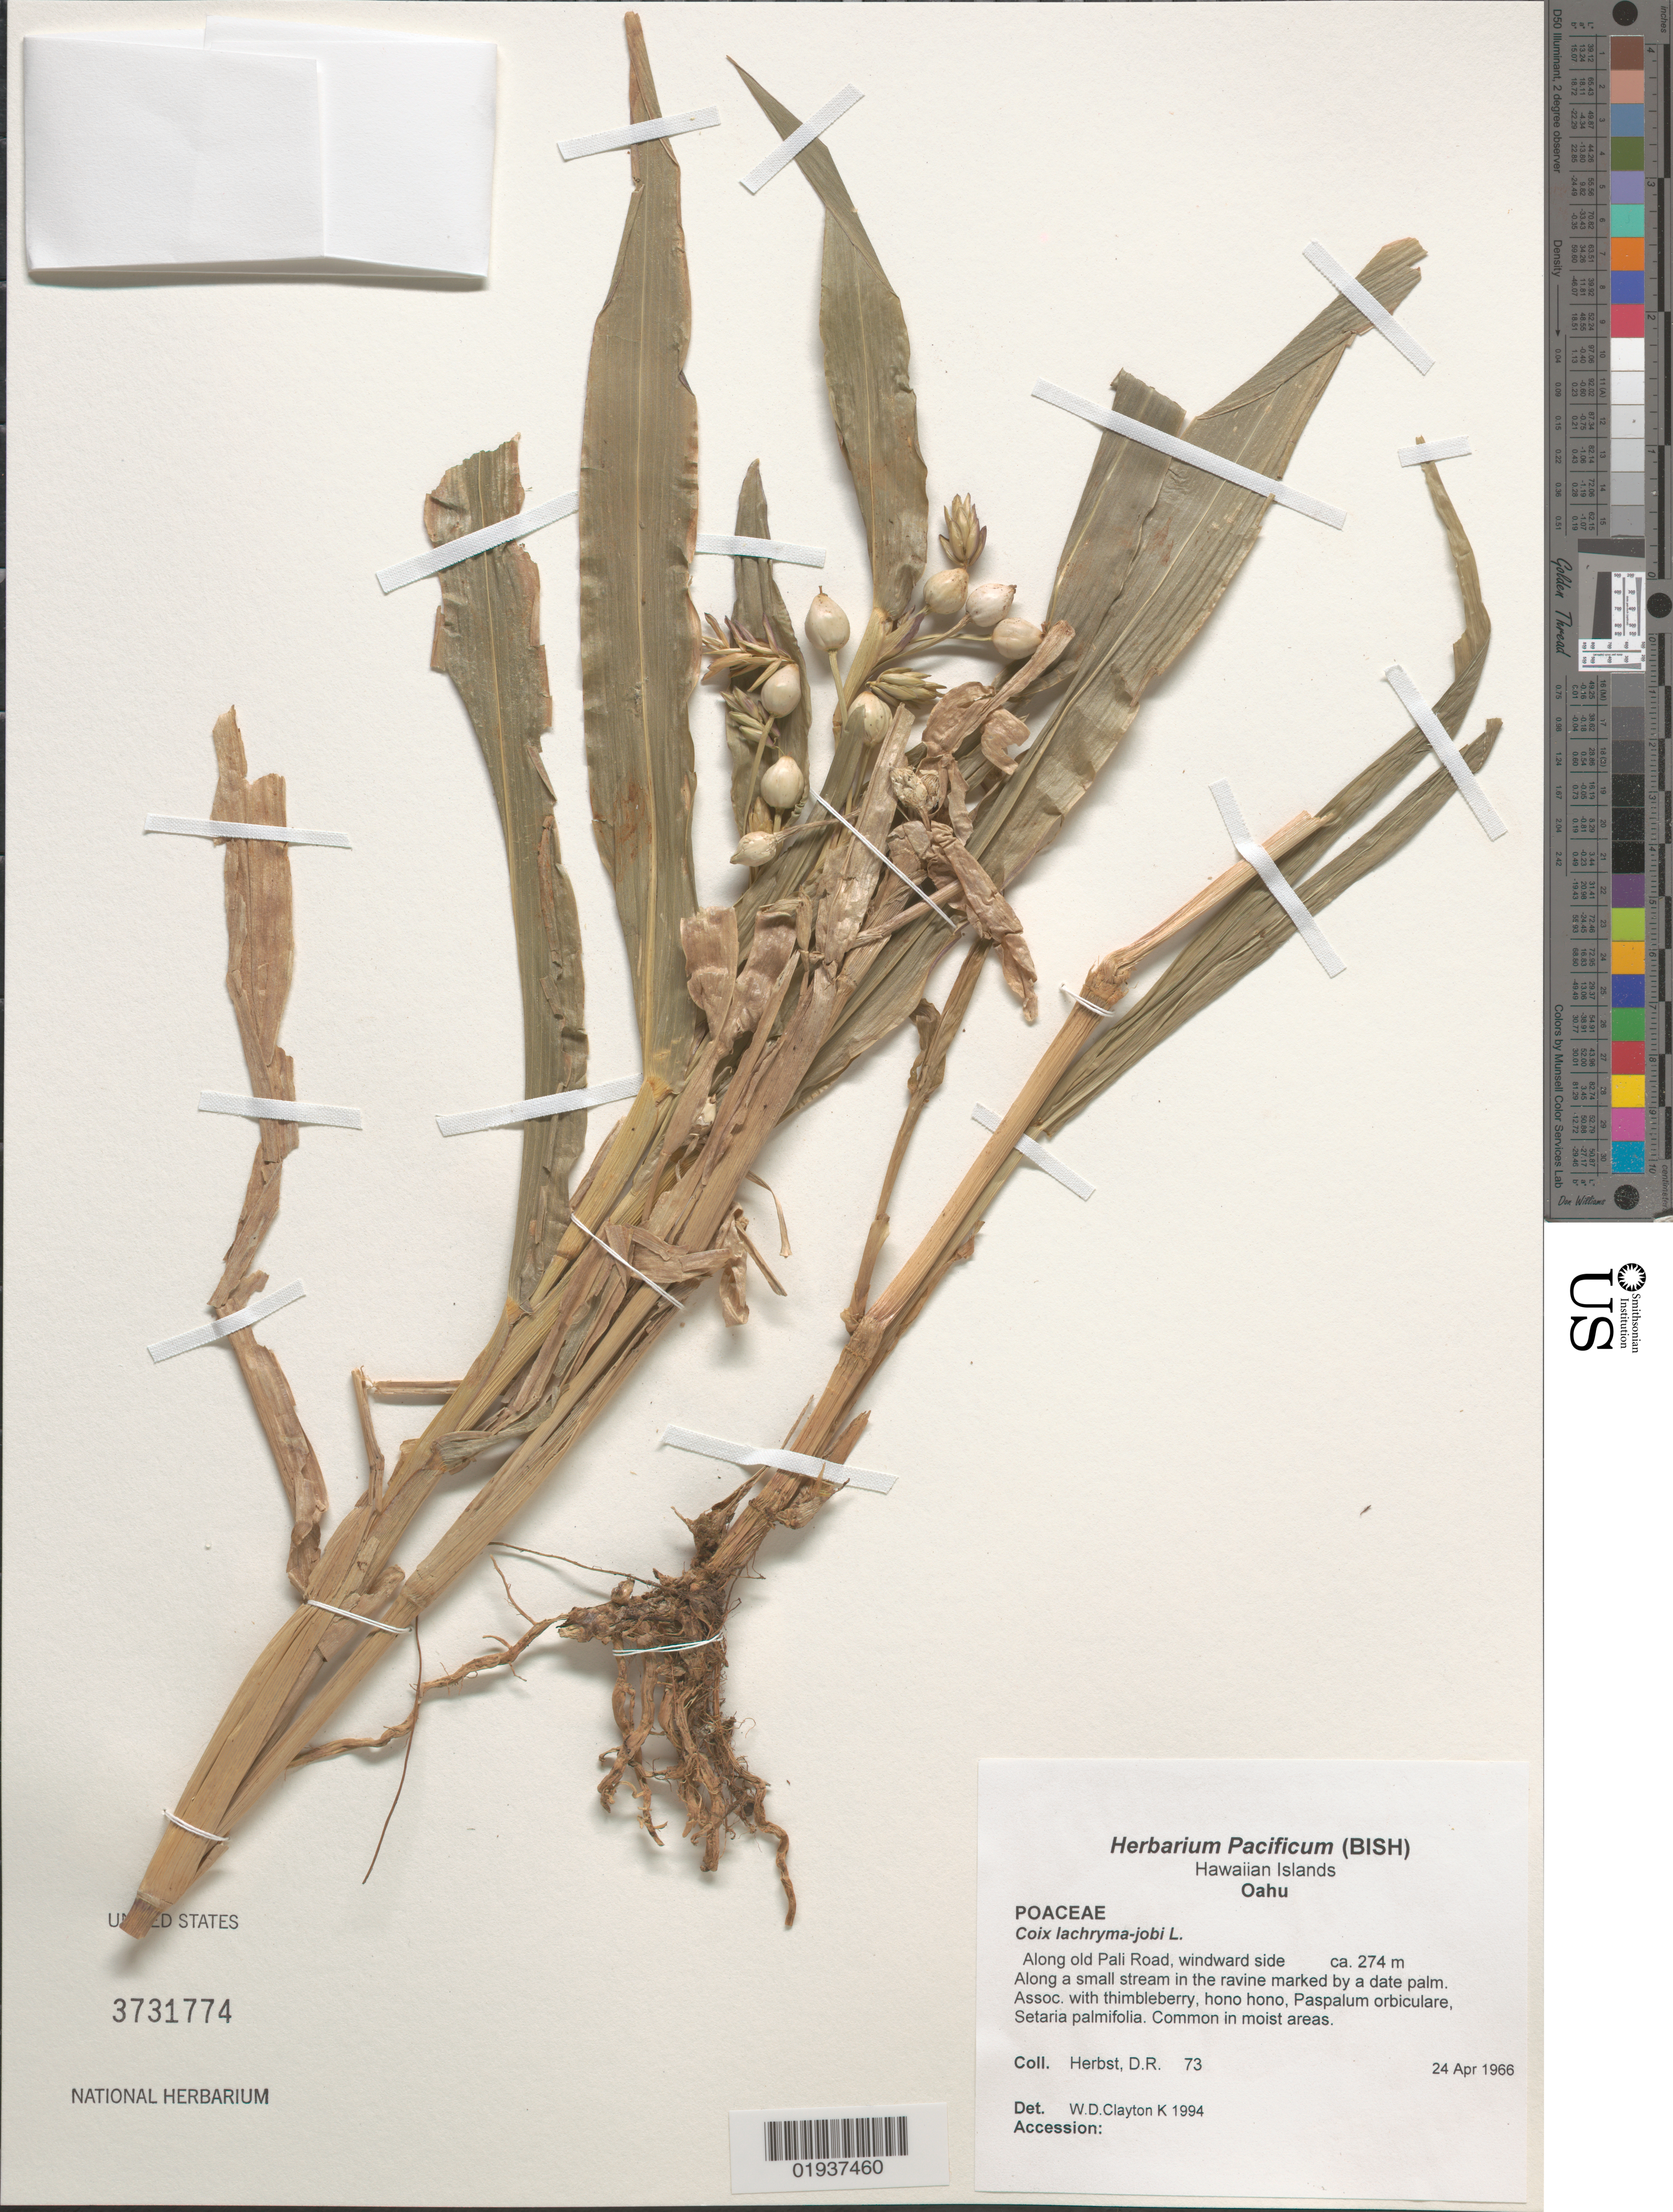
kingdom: Plantae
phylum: Tracheophyta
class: Liliopsida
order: Poales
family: Poaceae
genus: Coix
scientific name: Coix lacryma-jobi var. lacryma-jobi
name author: L.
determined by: Faccenda, K.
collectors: D. R. Herbst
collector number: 73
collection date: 1966-04-24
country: United States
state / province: Hawaii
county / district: Honolulu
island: Oahu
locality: Along old Pali Road, windward side, along a small stream in the ravine marked by a data palm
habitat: Moist areas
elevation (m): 274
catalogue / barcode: US 3731774